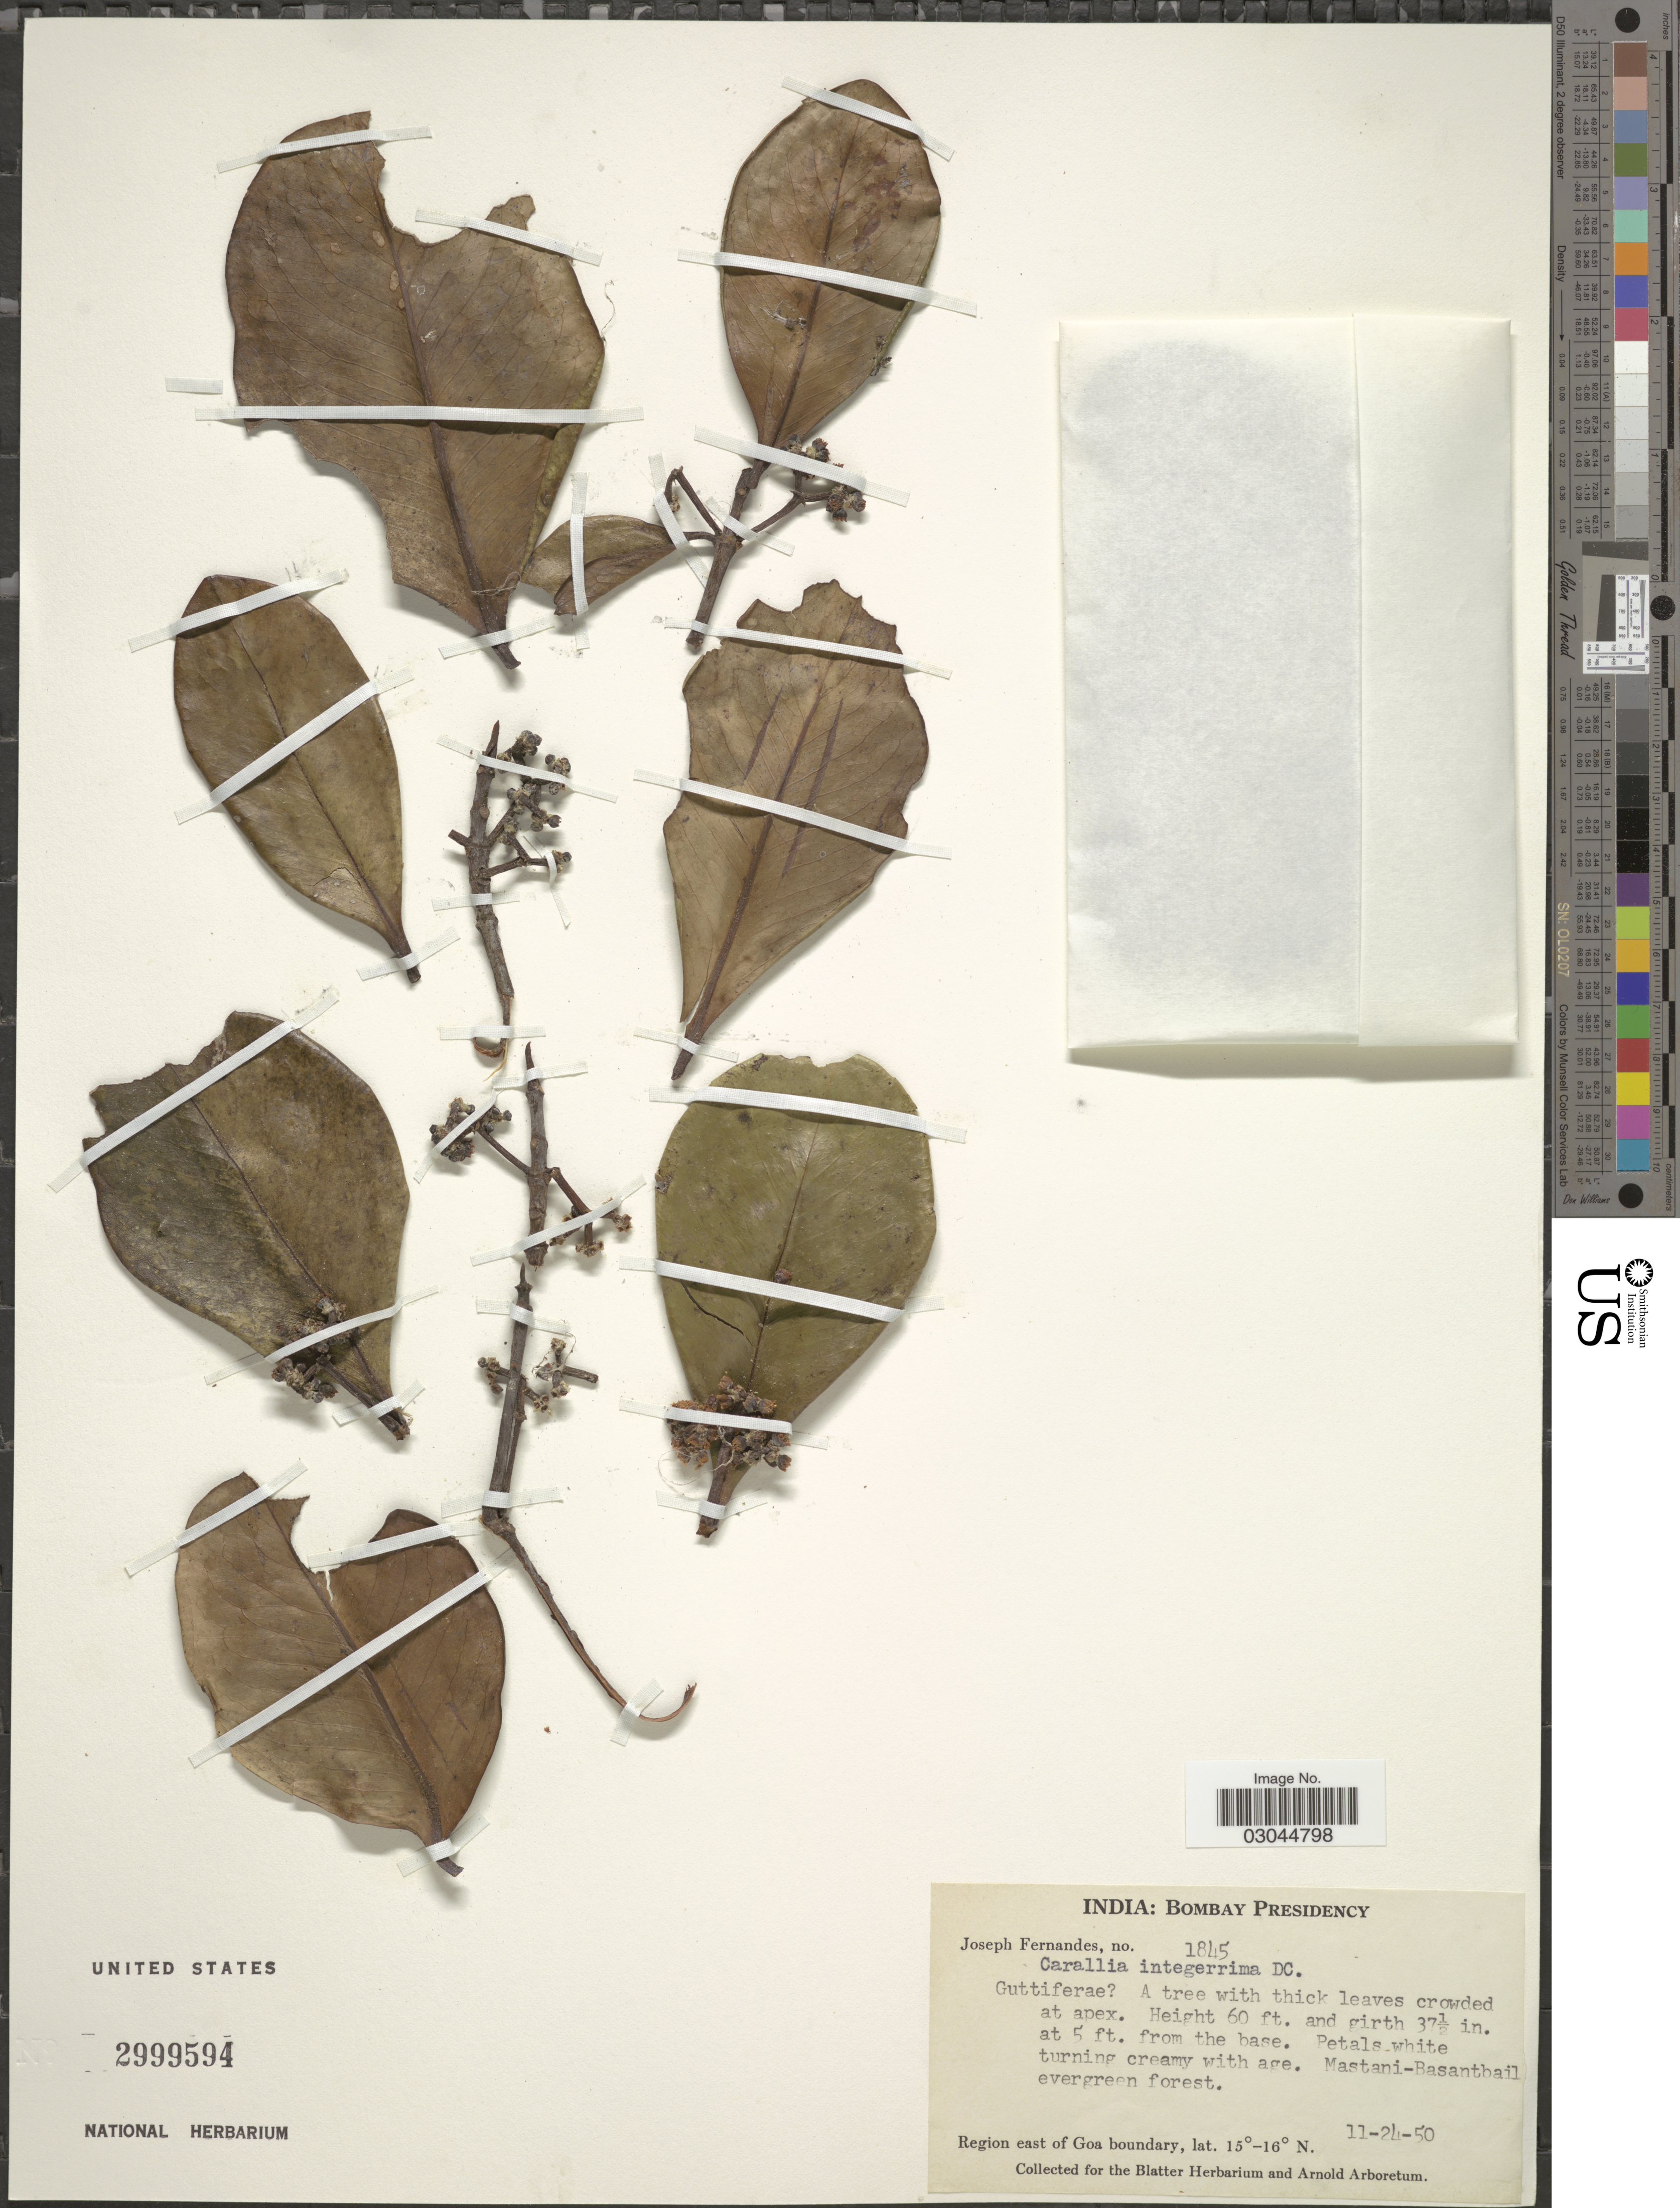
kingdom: Plantae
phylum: Tracheophyta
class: Magnoliopsida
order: Malpighiales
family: Rhizophoraceae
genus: Carallia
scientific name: Carallia integerrima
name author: DC.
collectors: J. Fernandes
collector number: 1845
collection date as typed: Transcribed d/m/y: 24/11/50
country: India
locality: Bombay Residency. Region east of Goa boundary.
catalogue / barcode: US 2999594